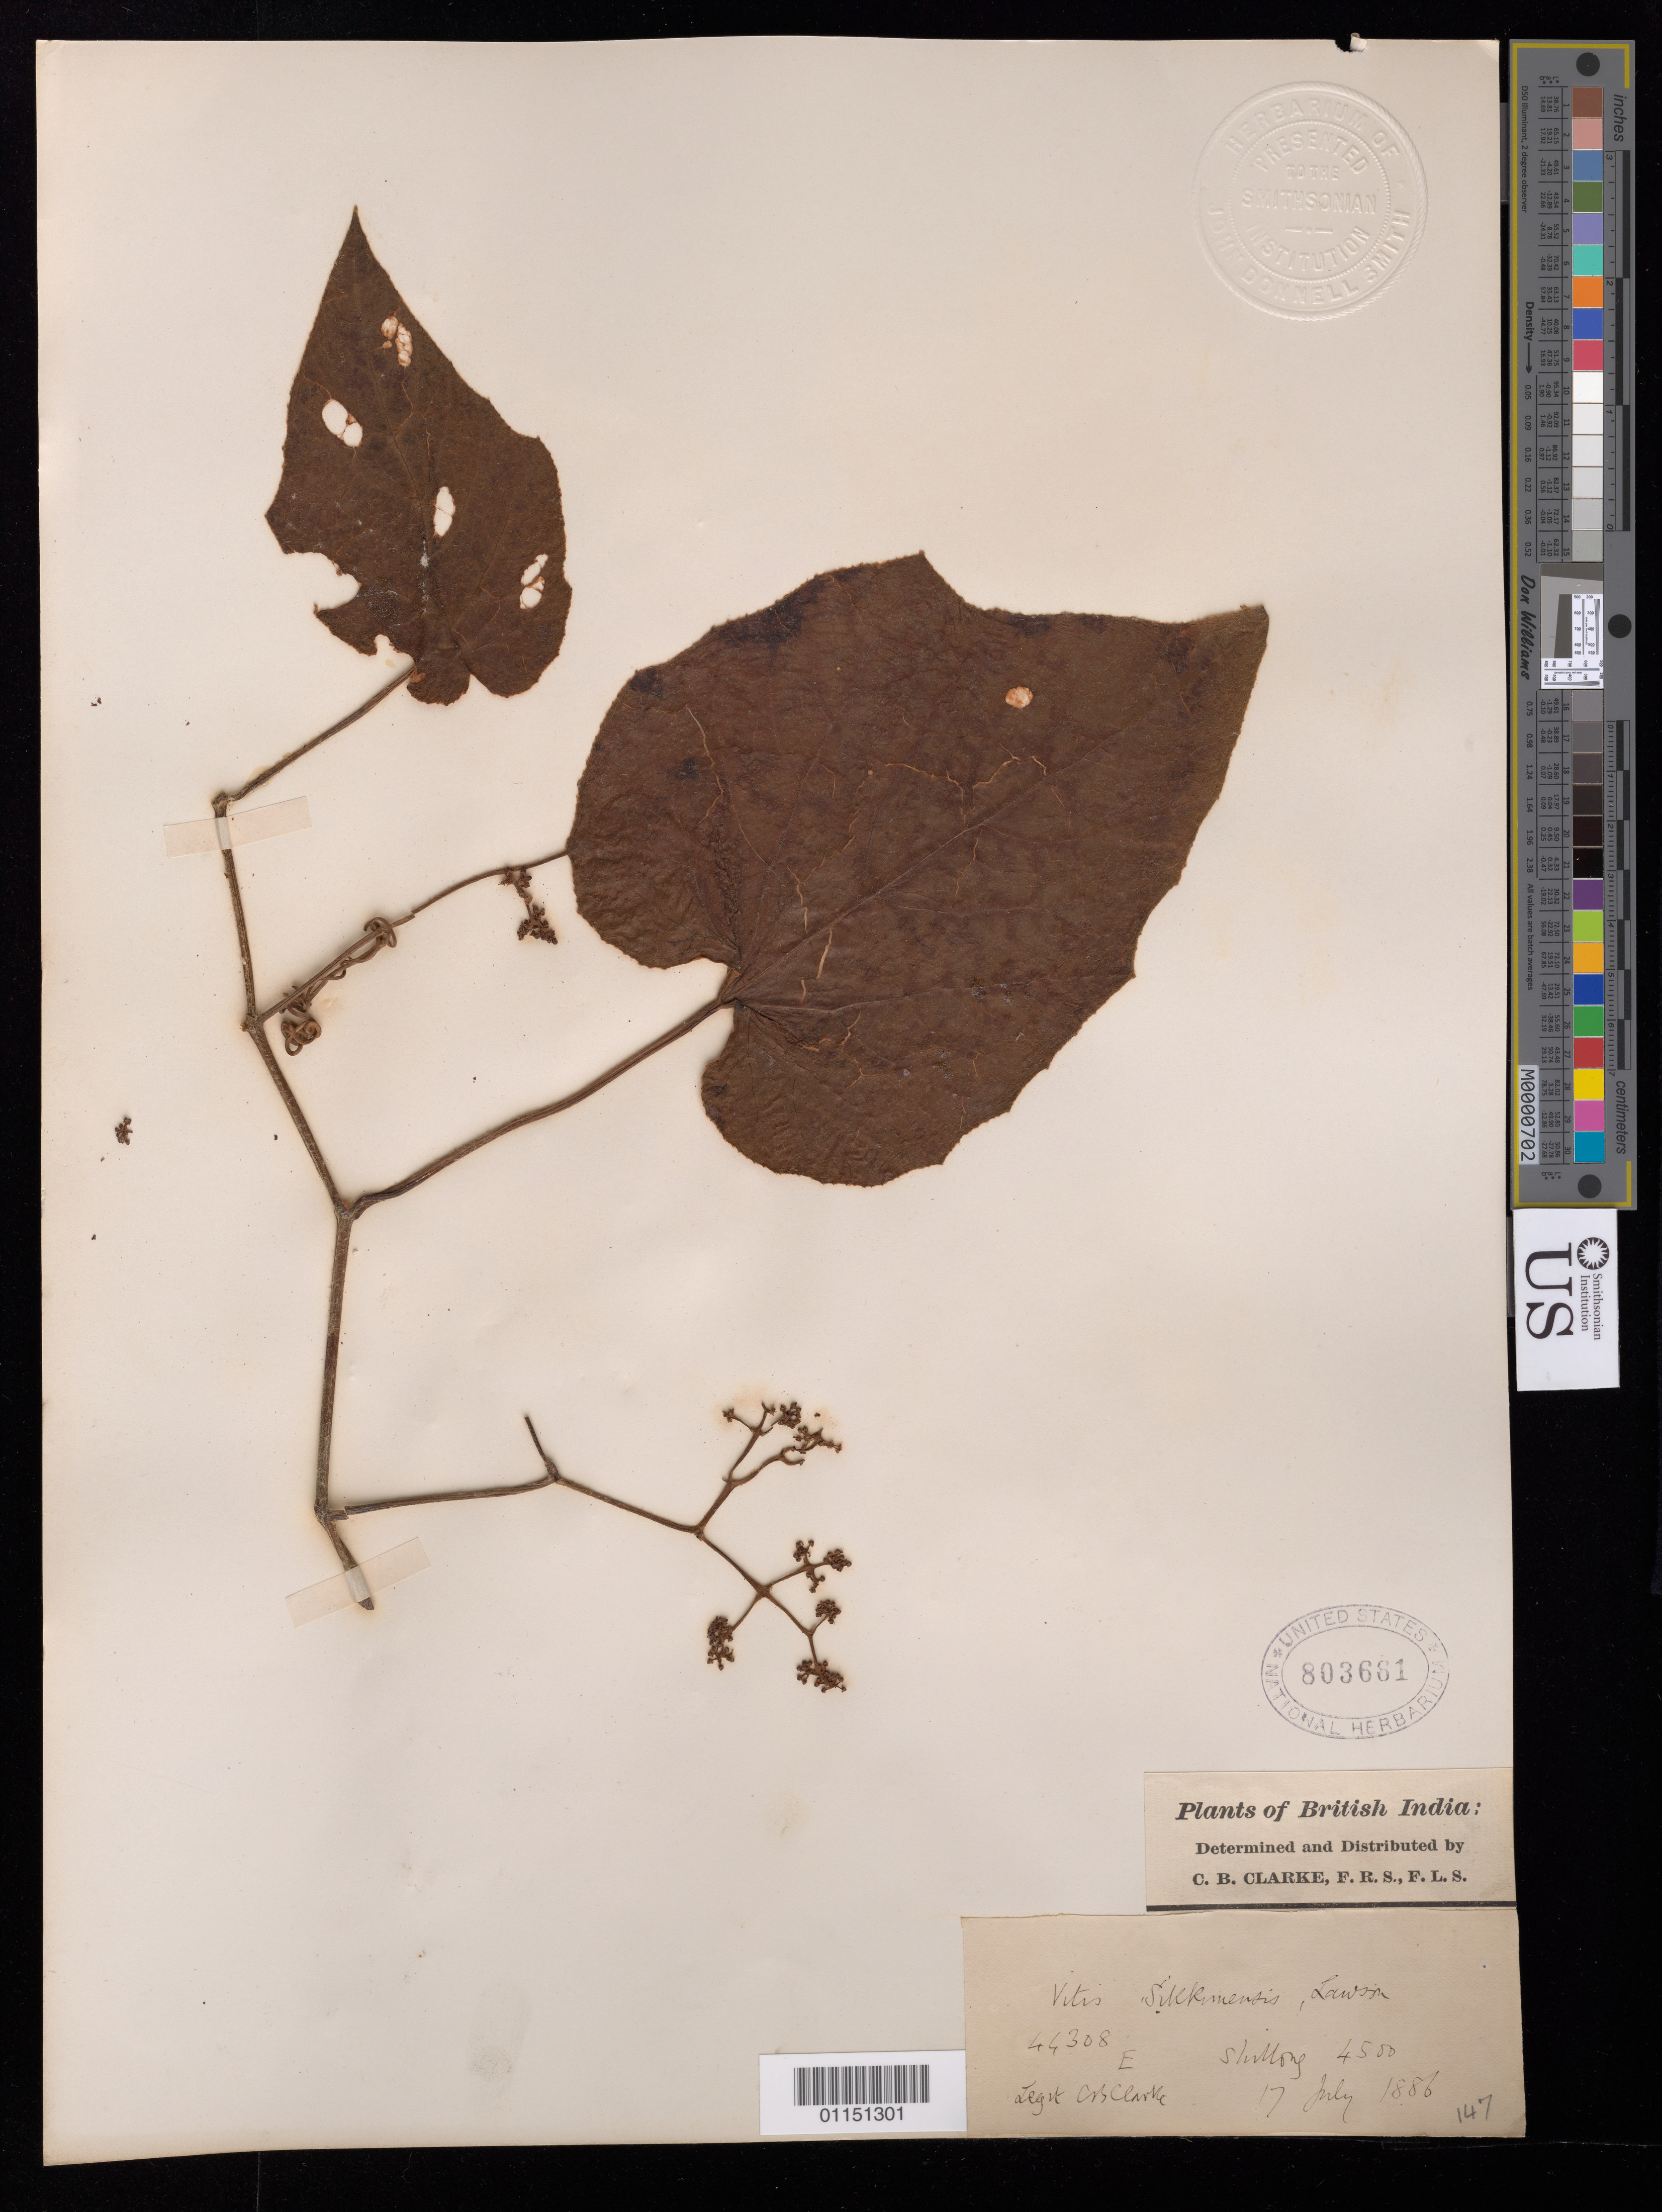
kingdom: Plantae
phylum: Tracheophyta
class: Magnoliopsida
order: Vitales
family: Vitaceae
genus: Vitis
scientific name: Vitis sikkimensis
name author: M.A. Lawson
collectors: C. B. Clarke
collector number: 44308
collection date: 1886-07-17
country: India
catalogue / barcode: US 803681